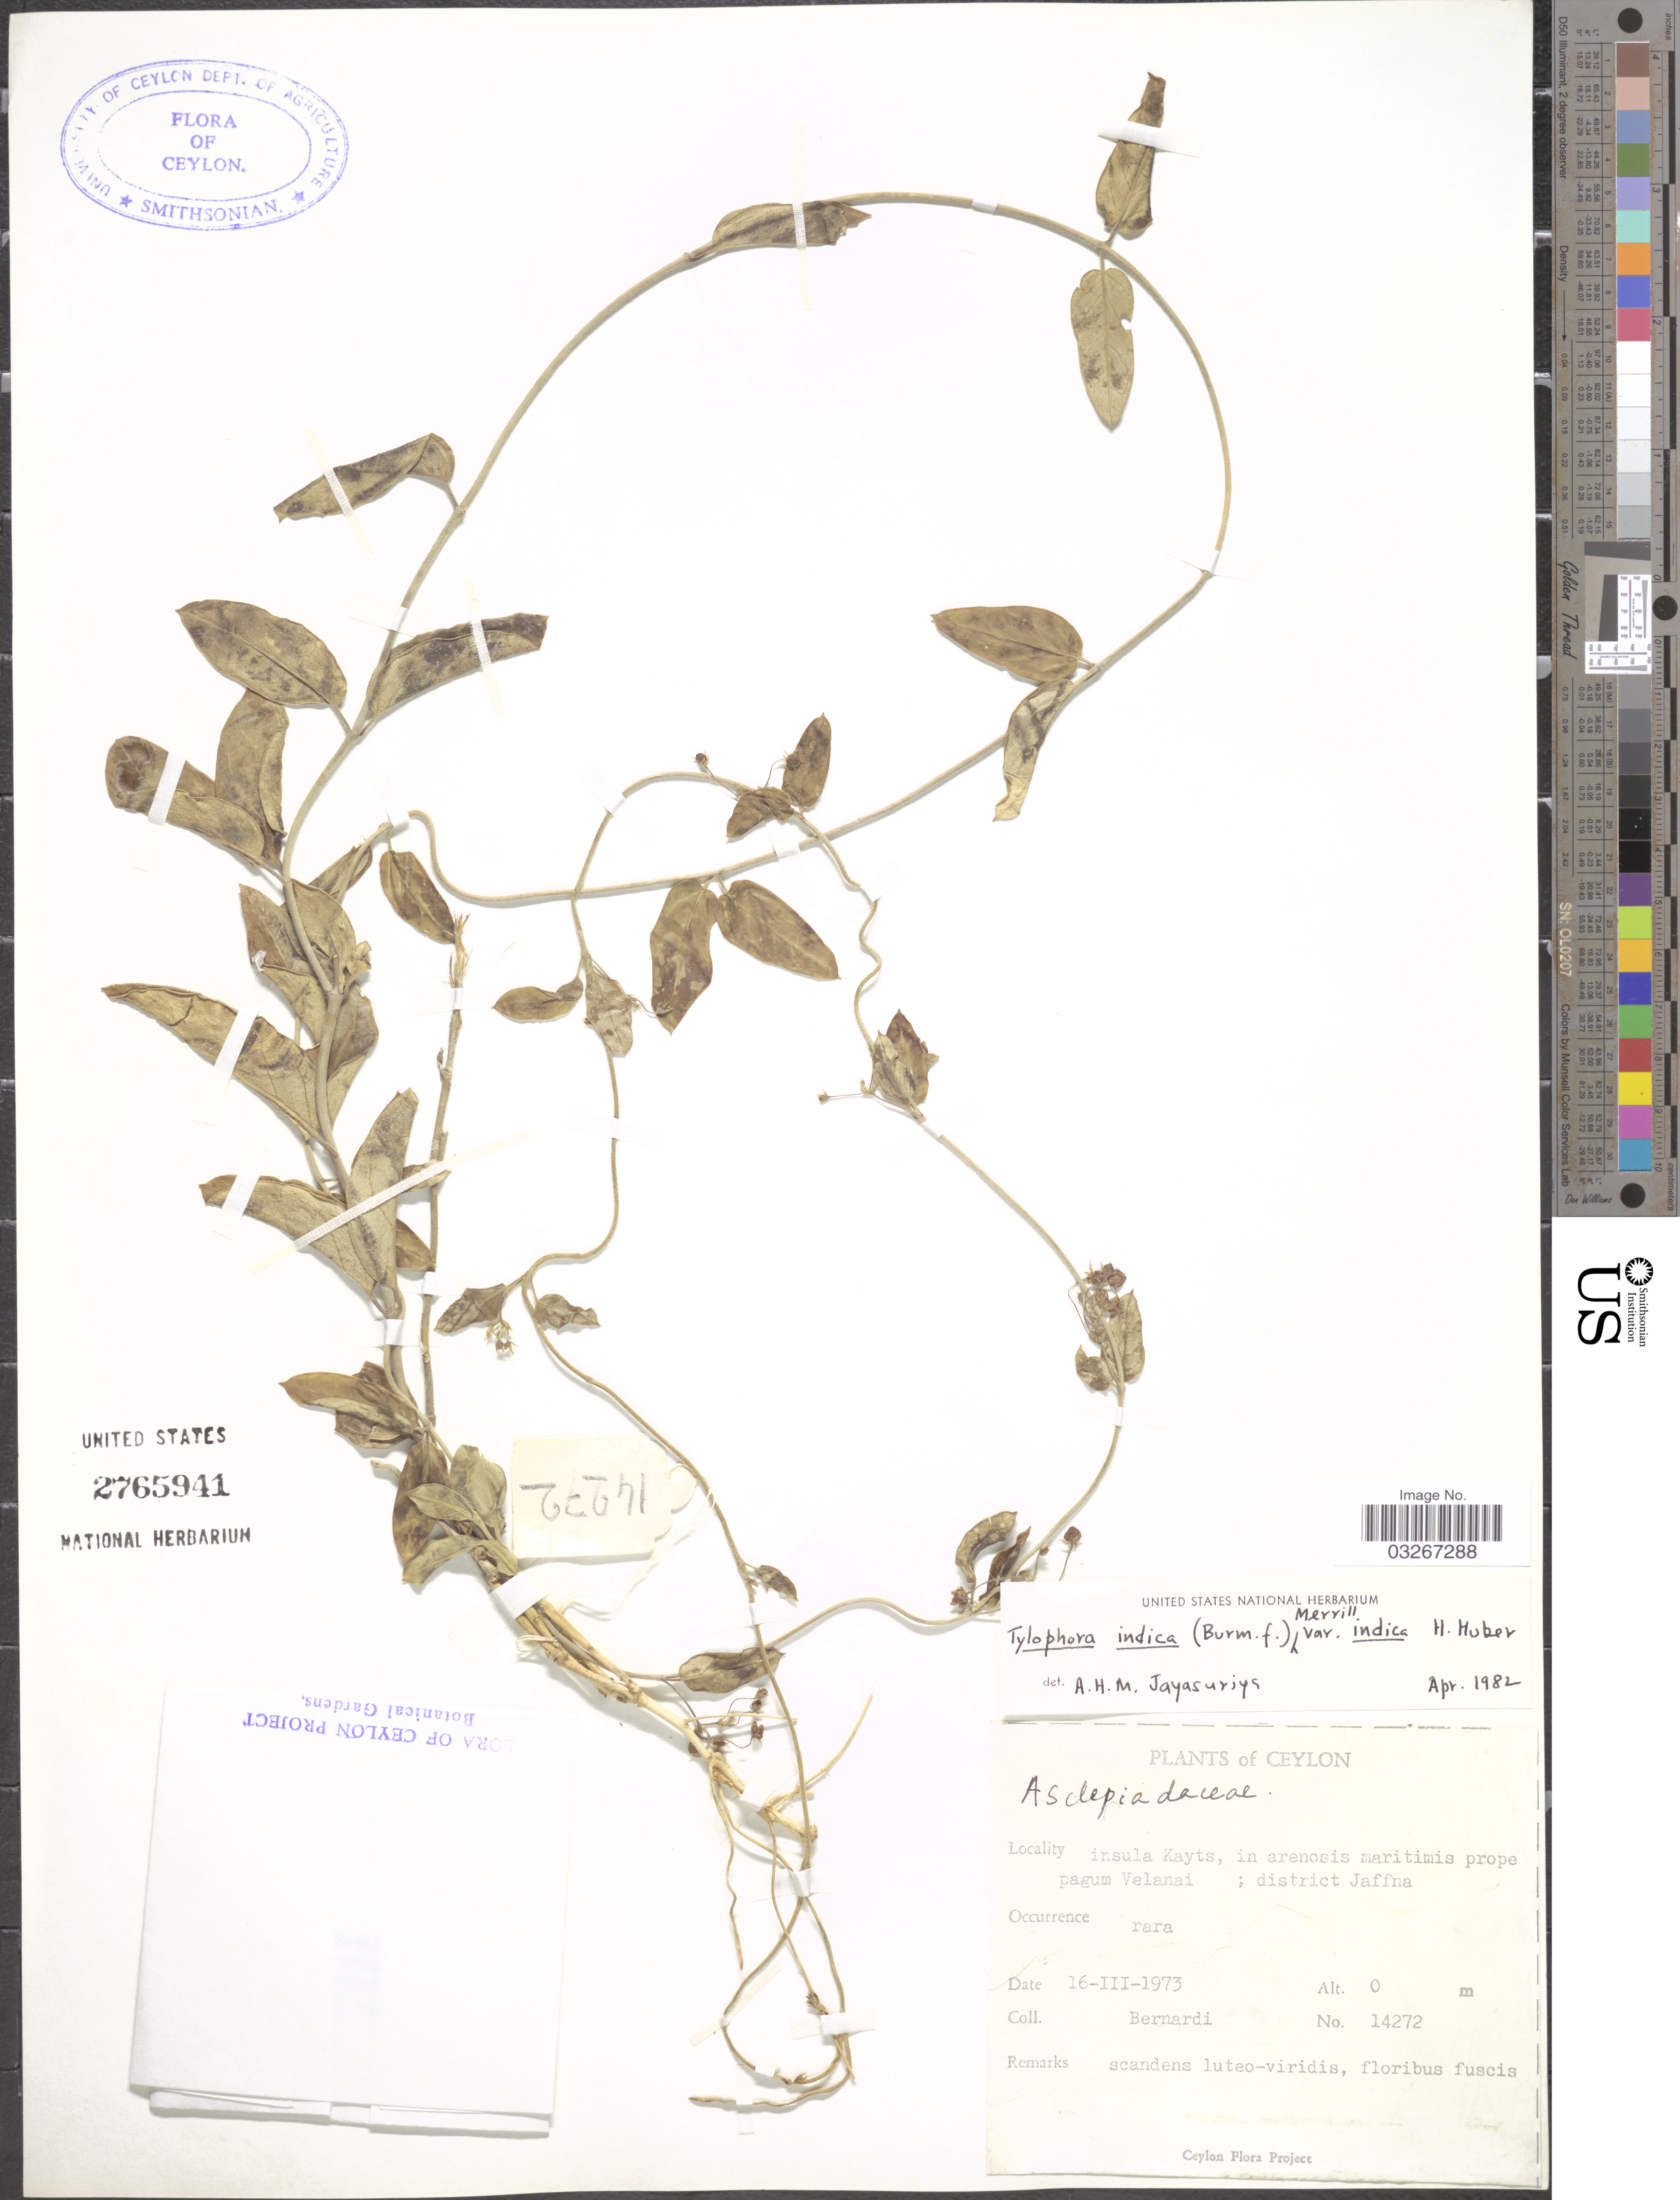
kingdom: Plantae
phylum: Tracheophyta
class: Magnoliopsida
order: Gentianales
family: Apocynaceae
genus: Tylophora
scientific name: Tylophora indica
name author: Merr.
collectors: Bernardi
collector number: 14272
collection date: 1973-03-16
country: Sri Lanka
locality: Ceylon. Insula Kayts, in arenosis maritimis prope pagum Velanai; district Jaffna.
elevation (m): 0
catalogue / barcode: US 2765941